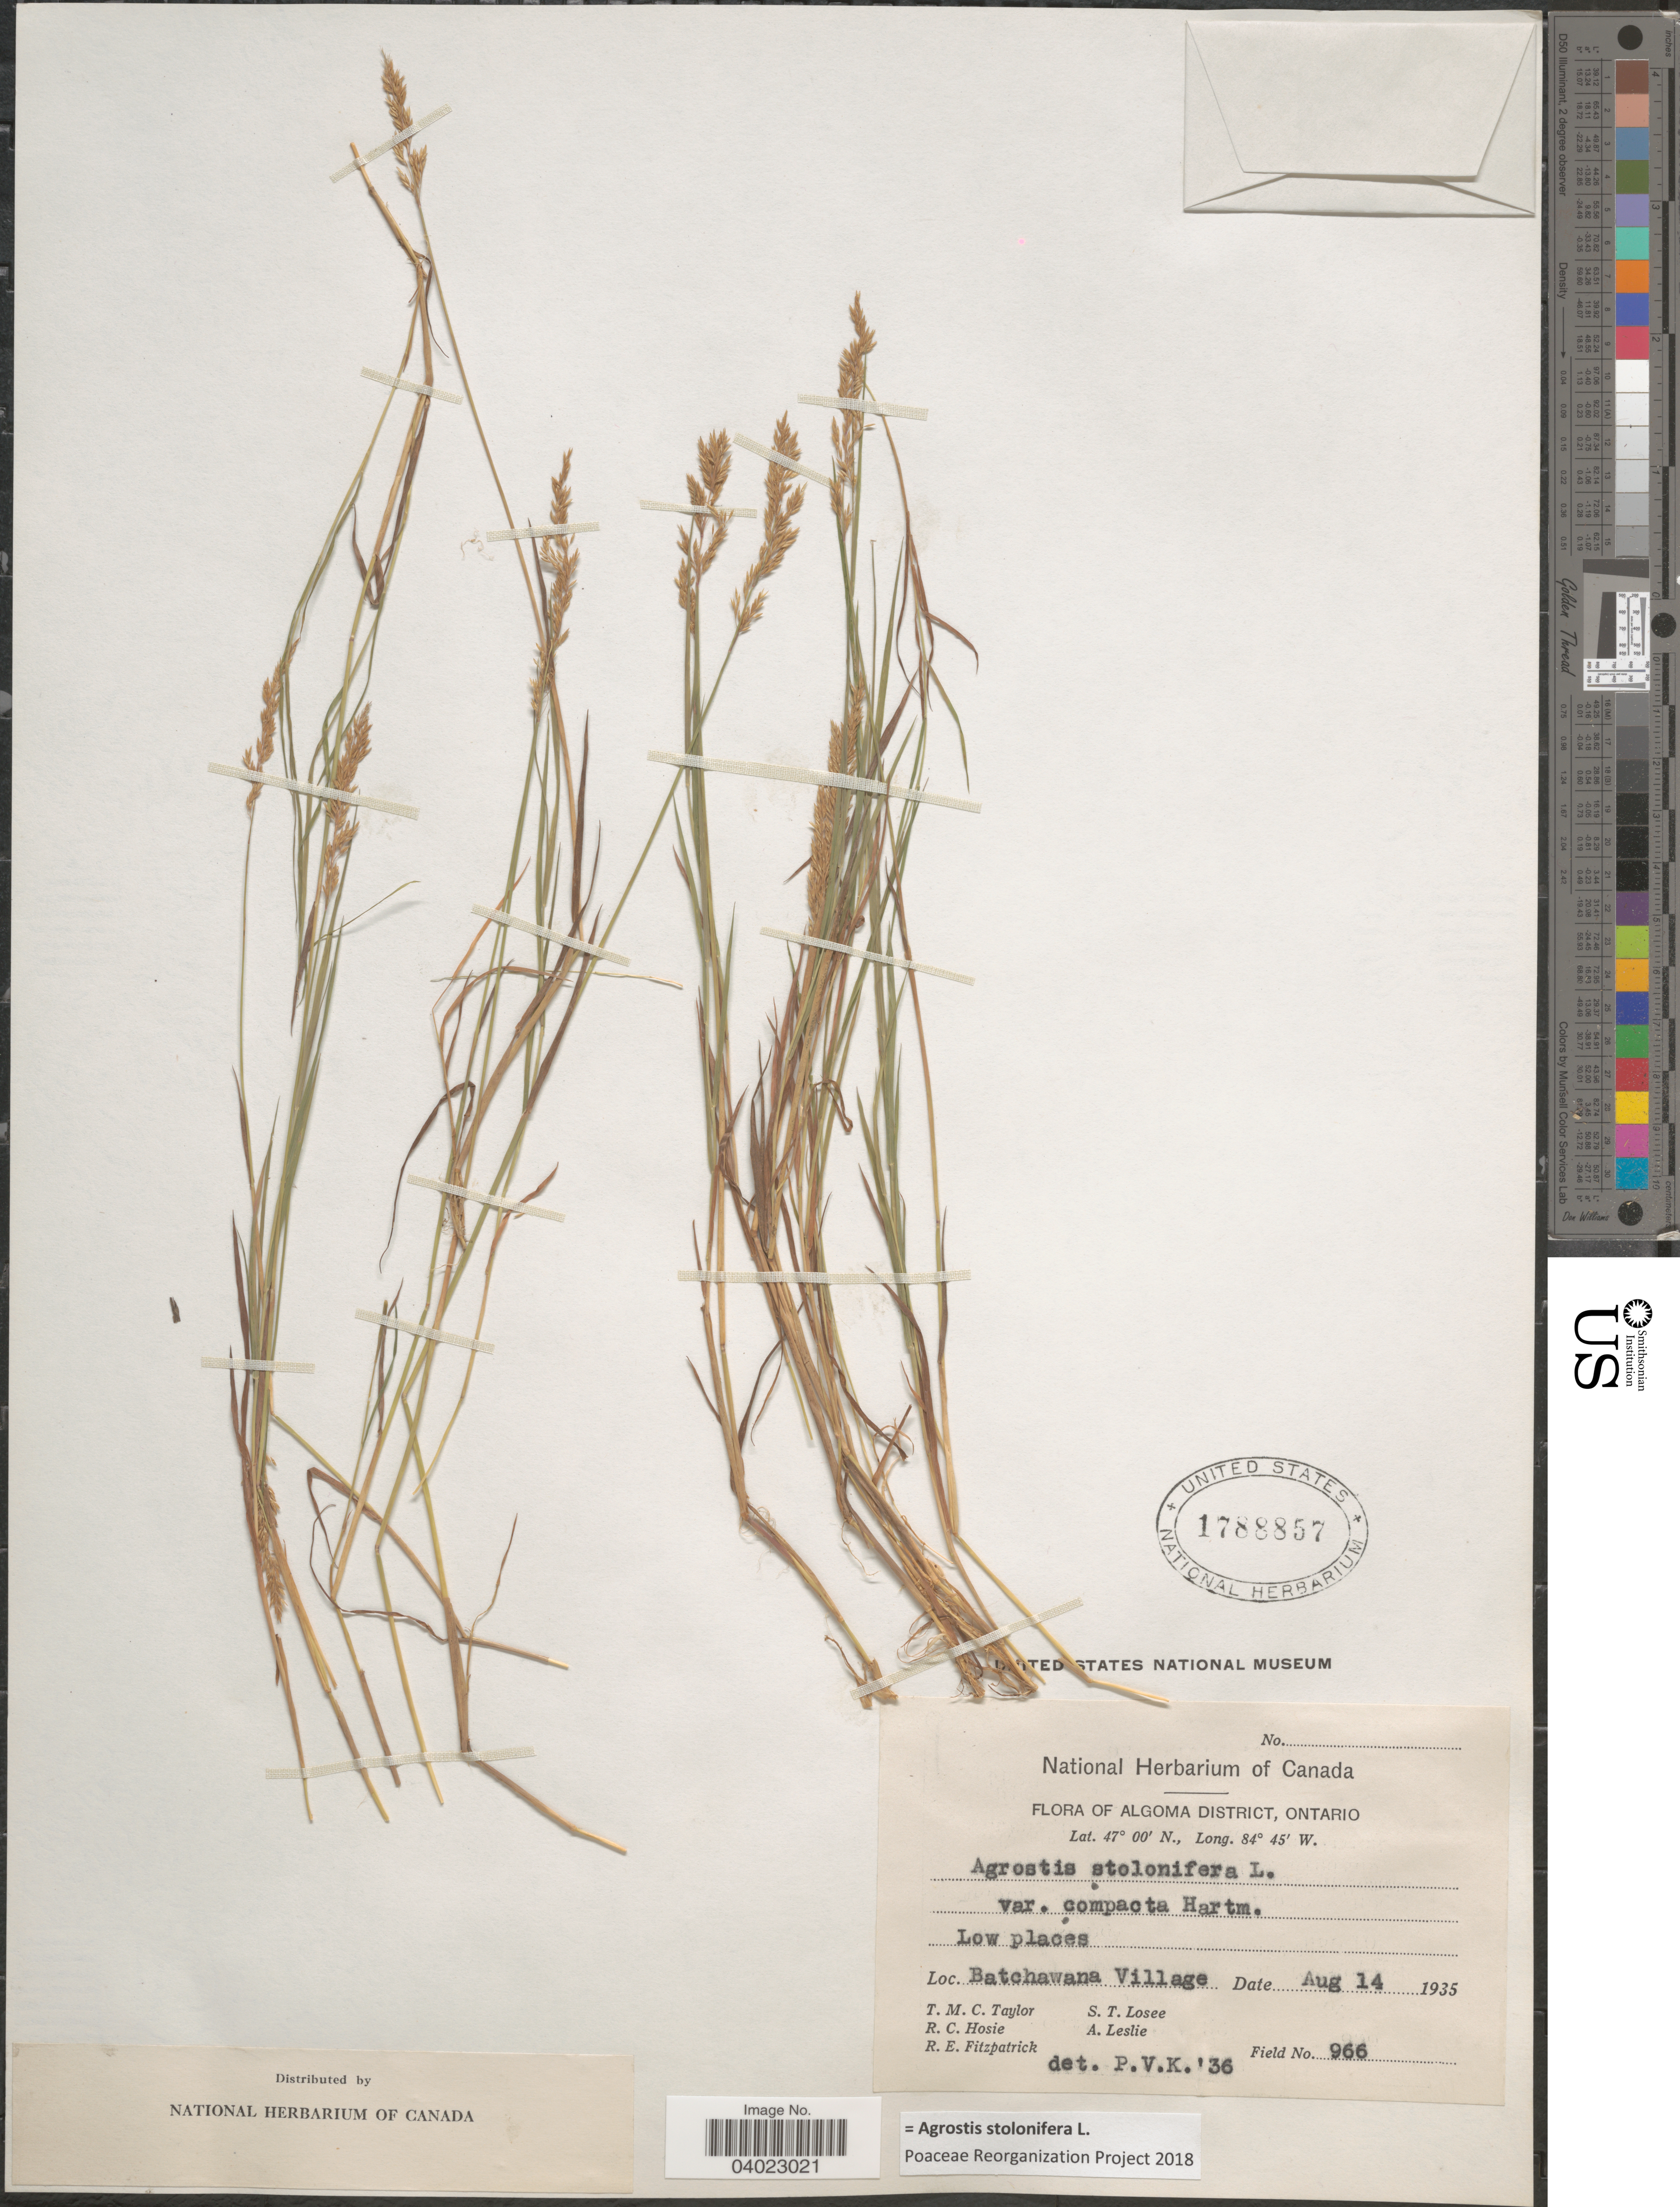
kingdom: Plantae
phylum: Tracheophyta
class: Liliopsida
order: Poales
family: Poaceae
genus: Agrostis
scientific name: Agrostis stolonifera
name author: L.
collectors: T. M. C. Taylor, R. Hosie, R. Fitzpatrick, S. Losee & A. Leslie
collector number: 966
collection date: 1935-08-14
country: Canada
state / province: Ontario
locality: Algoma District. Batchawana Village.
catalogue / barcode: US 1788857